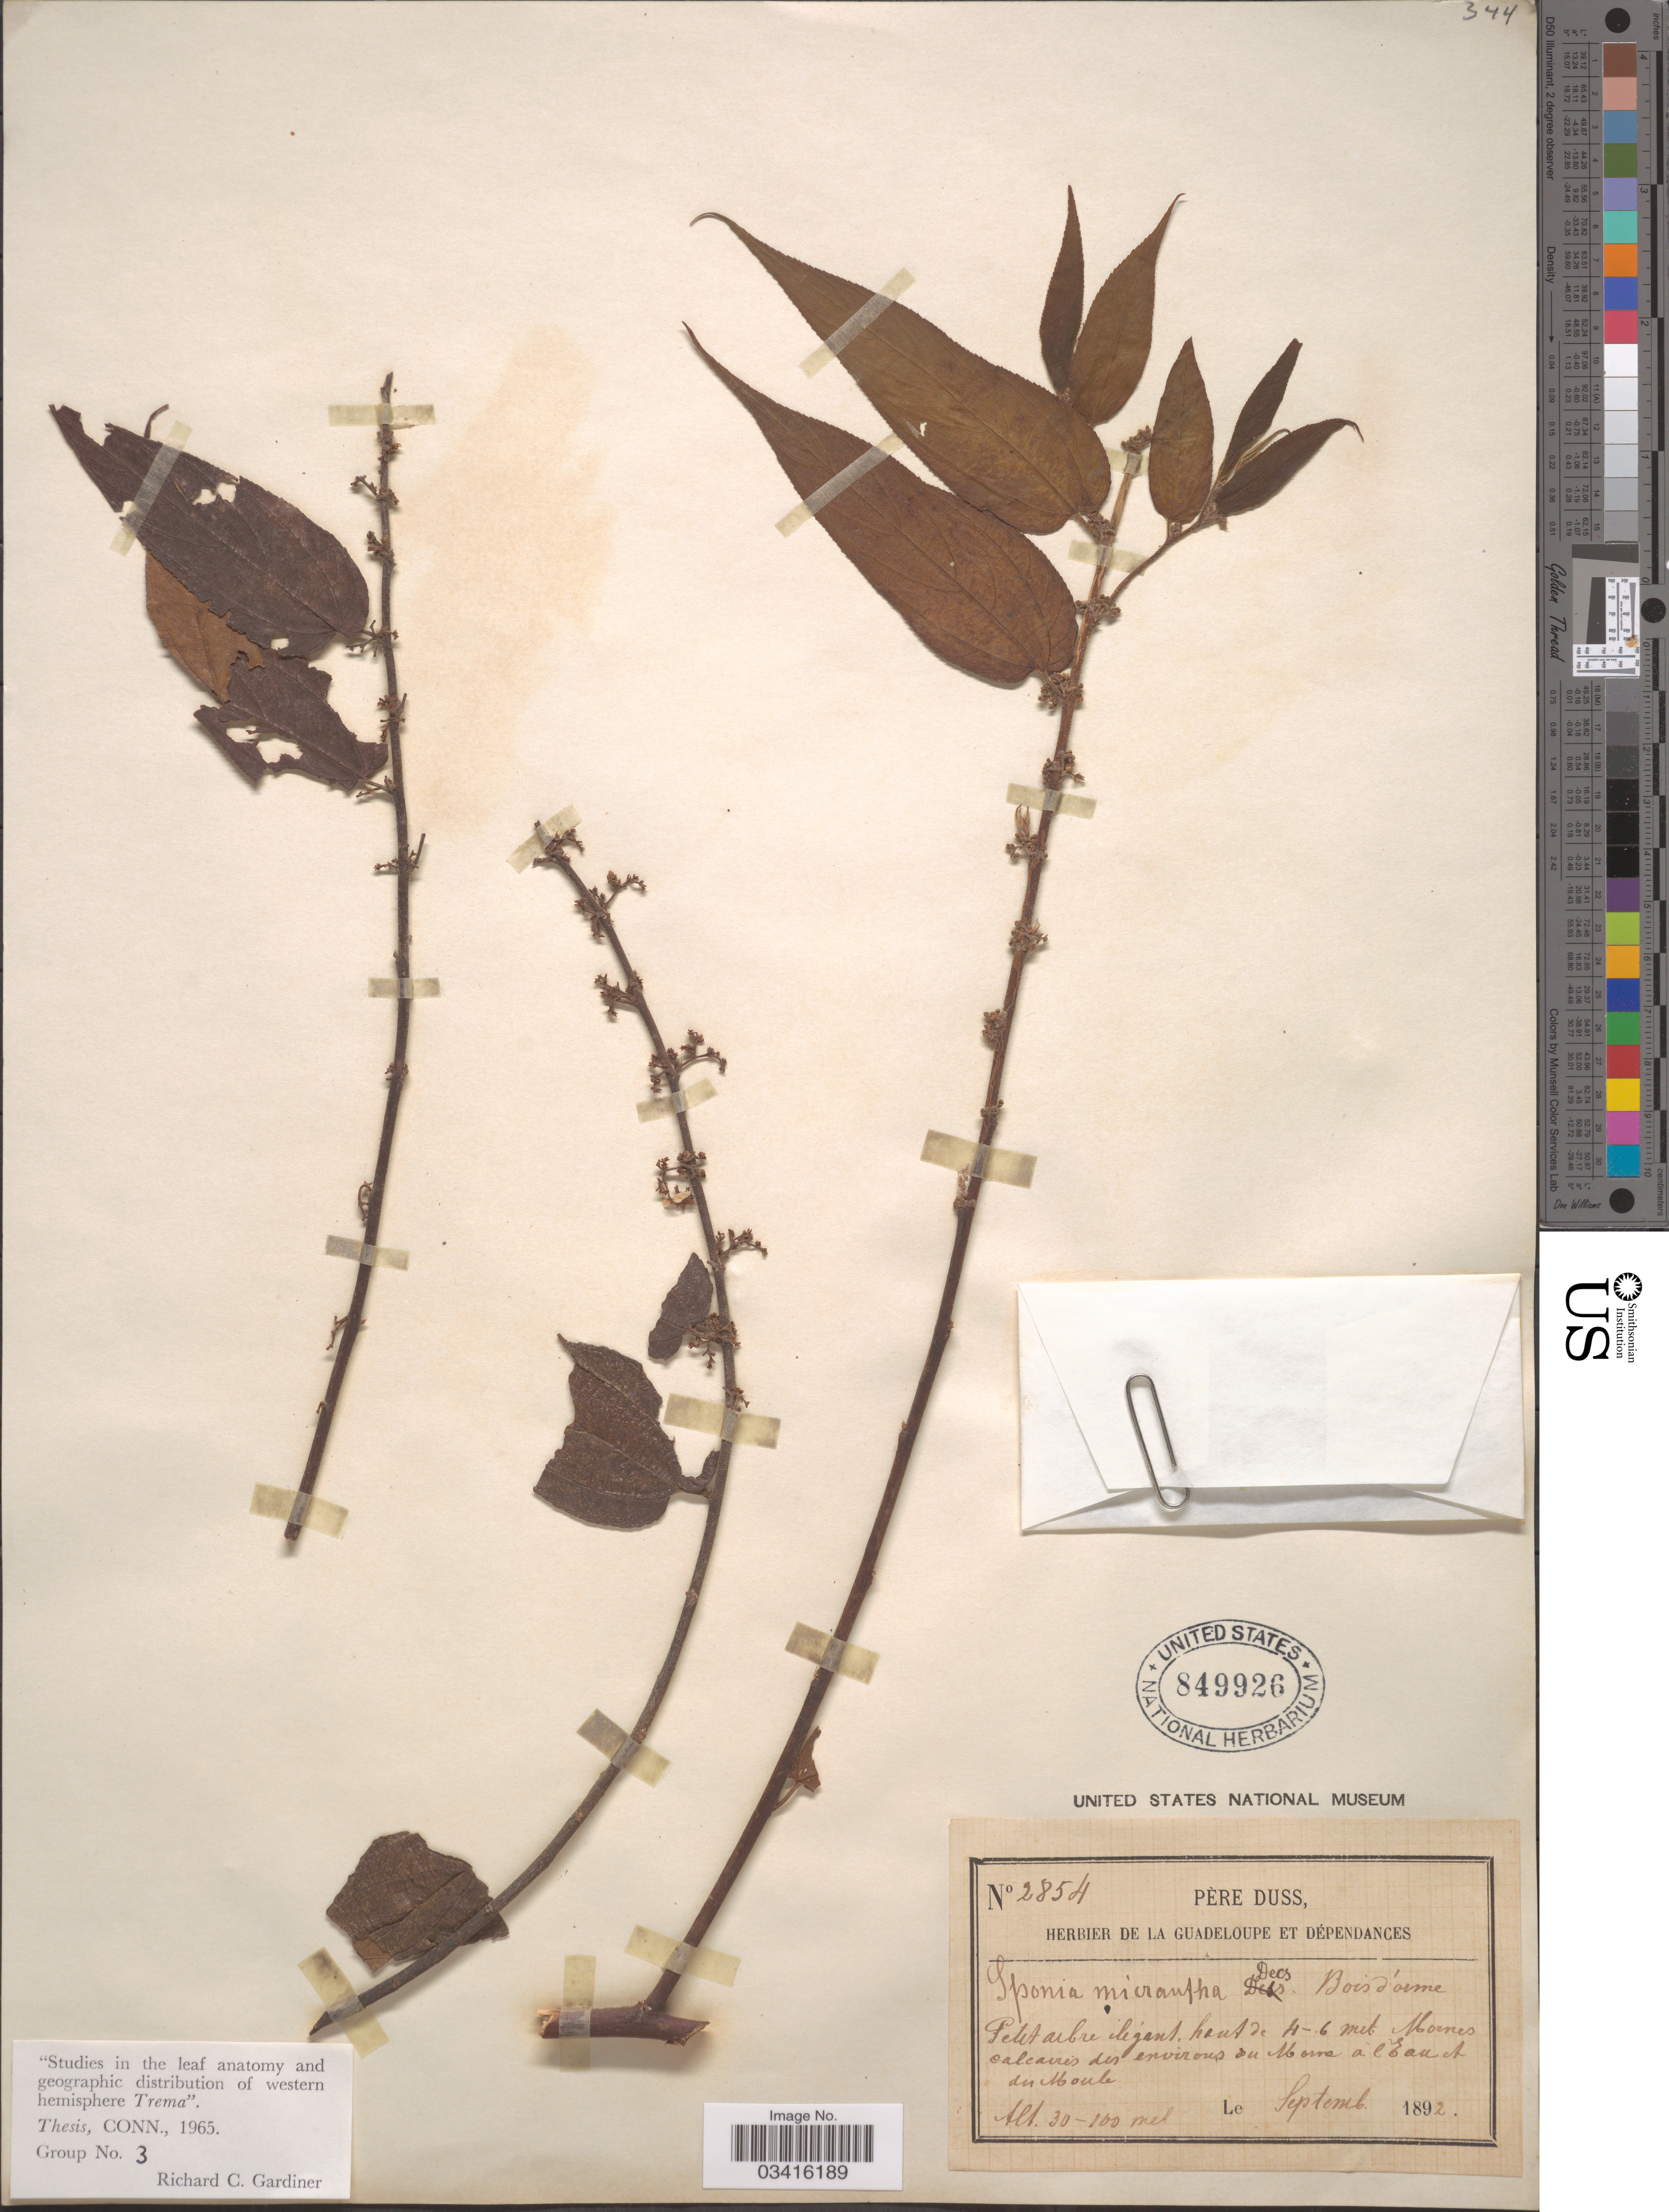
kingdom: Plantae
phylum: Tracheophyta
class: Magnoliopsida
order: Rosales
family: Cannabaceae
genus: Trema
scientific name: Trema micranthum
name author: (L.) Blume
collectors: Père Duss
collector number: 2854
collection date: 1892-09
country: Guadeloupe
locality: Mornes calcaires des environs du Morne á l'Eau et du Moule.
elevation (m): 30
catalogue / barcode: US 849926